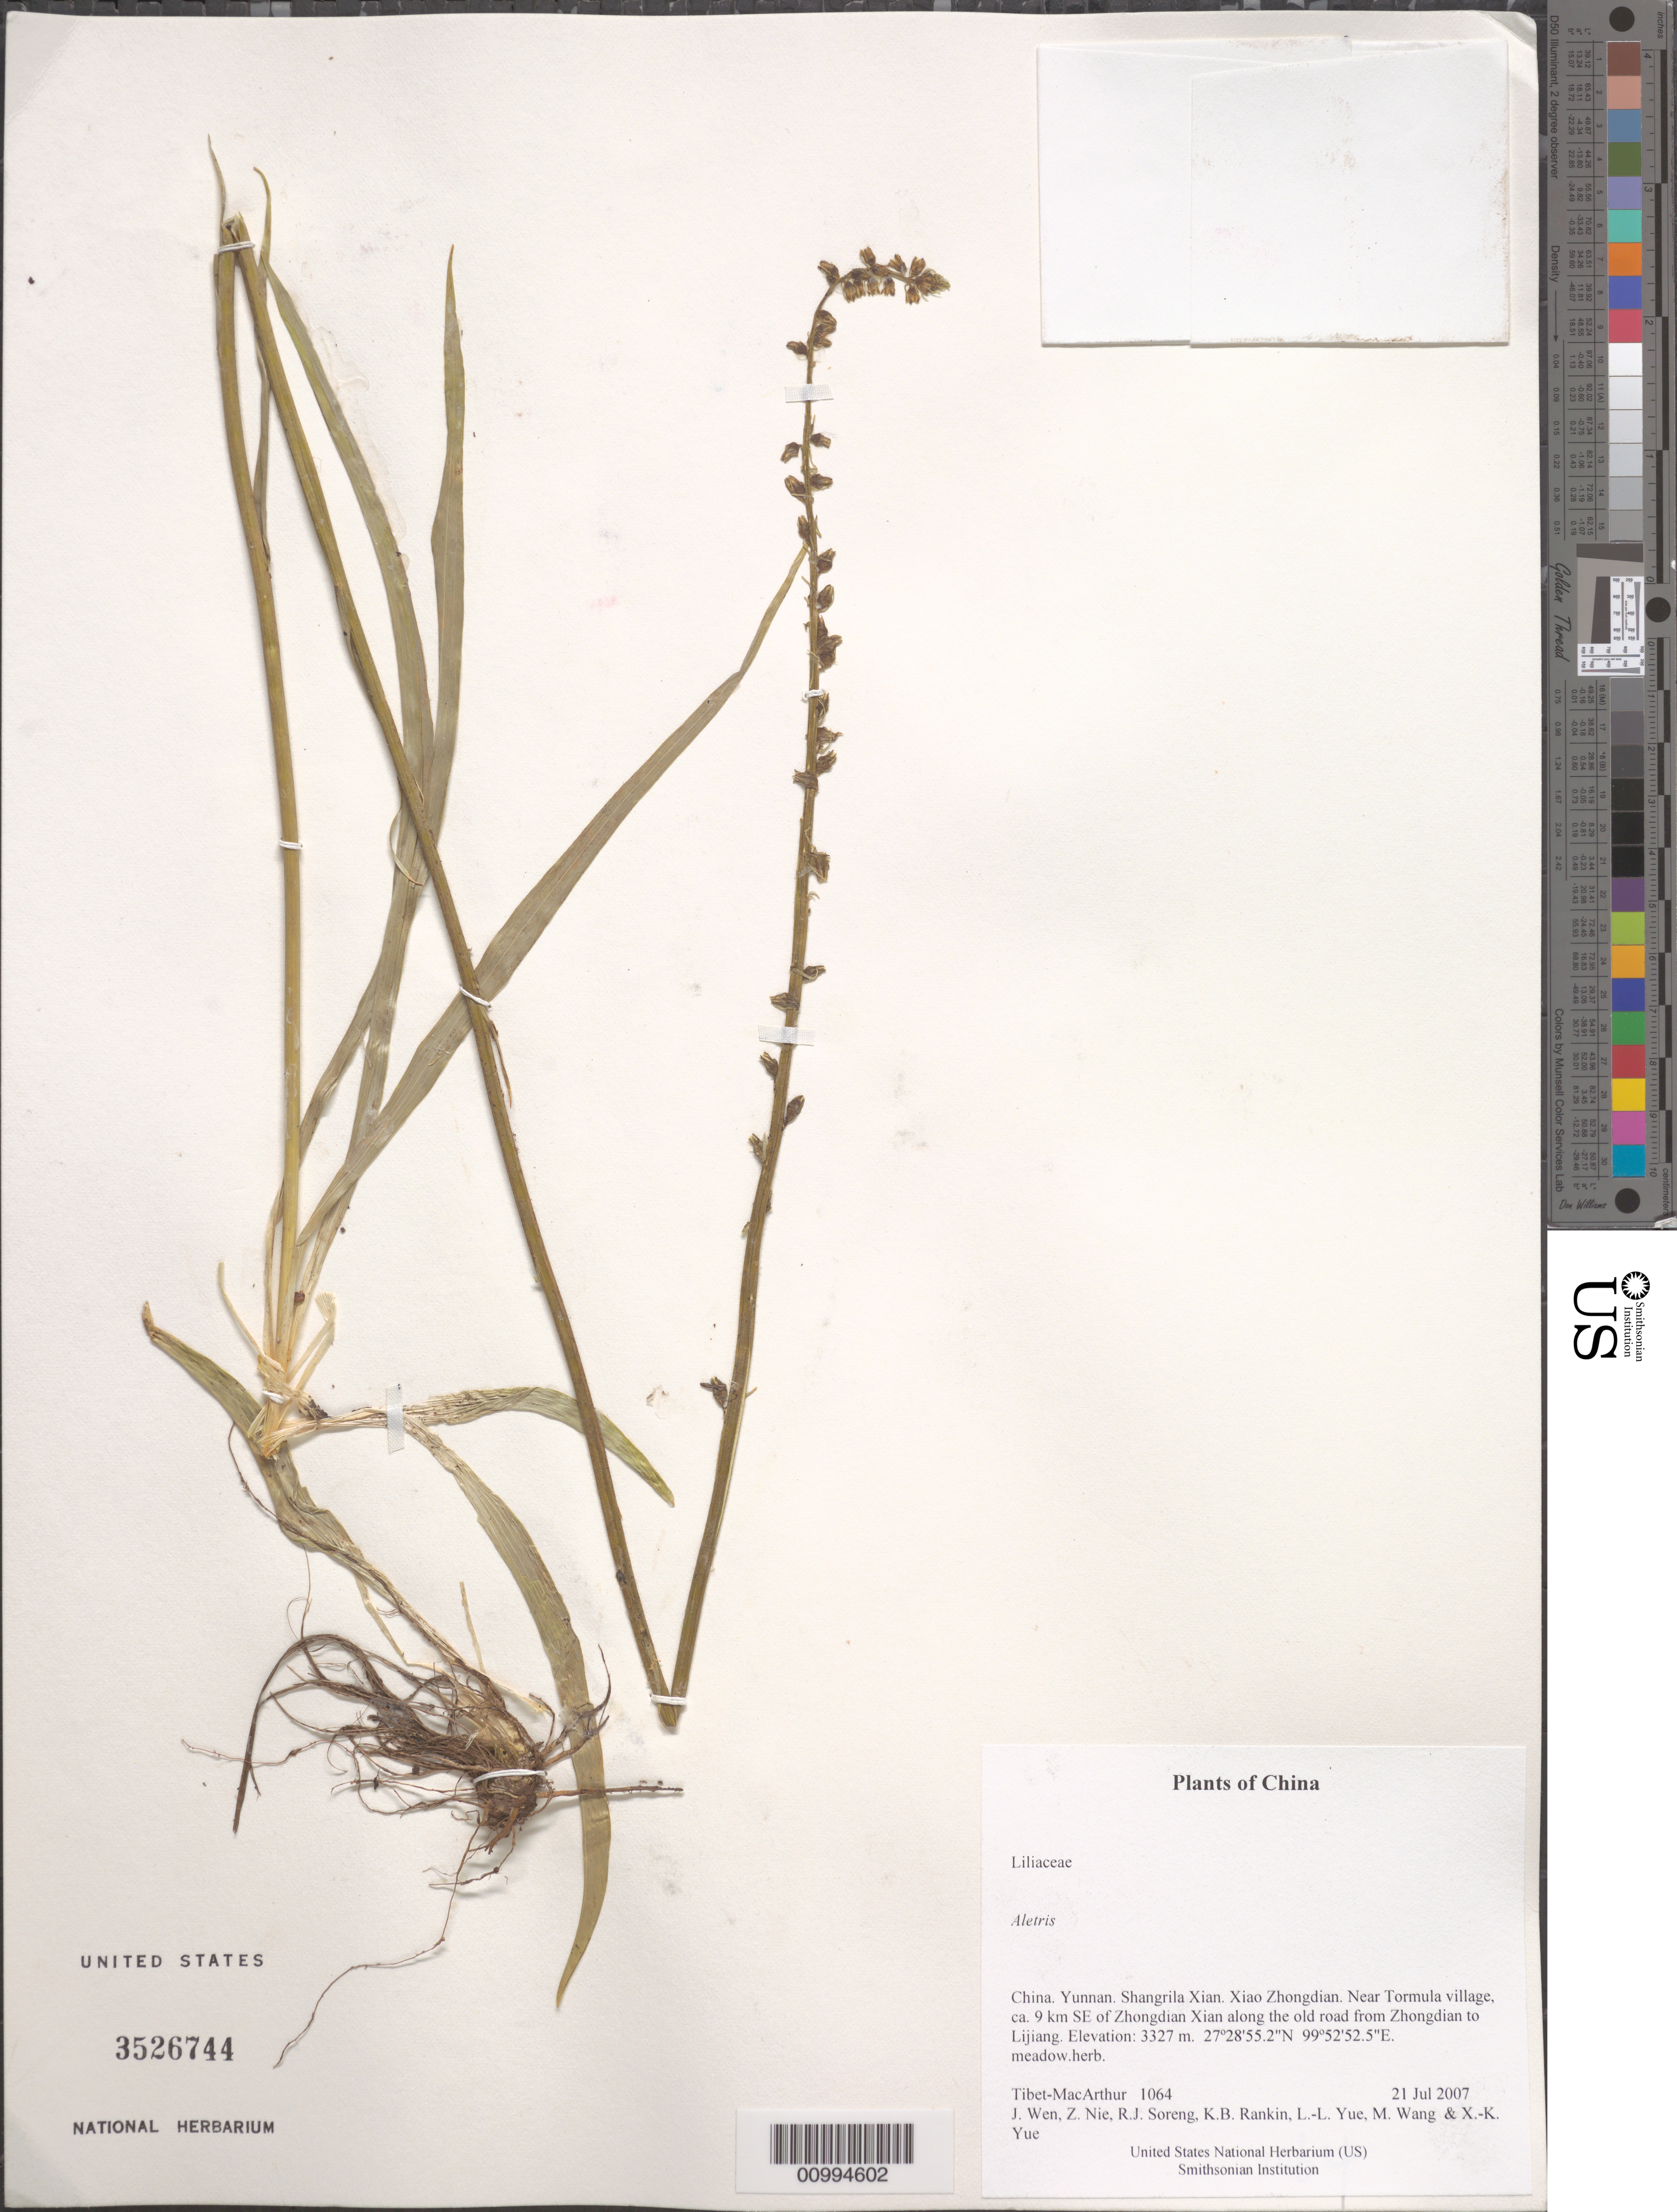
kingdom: Plantae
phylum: Tracheophyta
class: Liliopsida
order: Dioscoreales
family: Nartheciaceae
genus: Aletris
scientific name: Aletris sp.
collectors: Tibet-MacArthur, J. Wen, Z. Nie, R. J. Soreng, K. Rankin, L. Yue, M. Wang & X. Yue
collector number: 1064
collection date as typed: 21 Jul 2007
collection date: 2007-07-21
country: China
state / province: Yunnan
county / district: Shangrila Xian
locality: Xiao Zhongdian. Near Tormula village, ca. 9 km SE of Zhongdian Xian along the old road from Zhongdian to Lijiang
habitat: meadow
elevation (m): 3327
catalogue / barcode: US 3526744